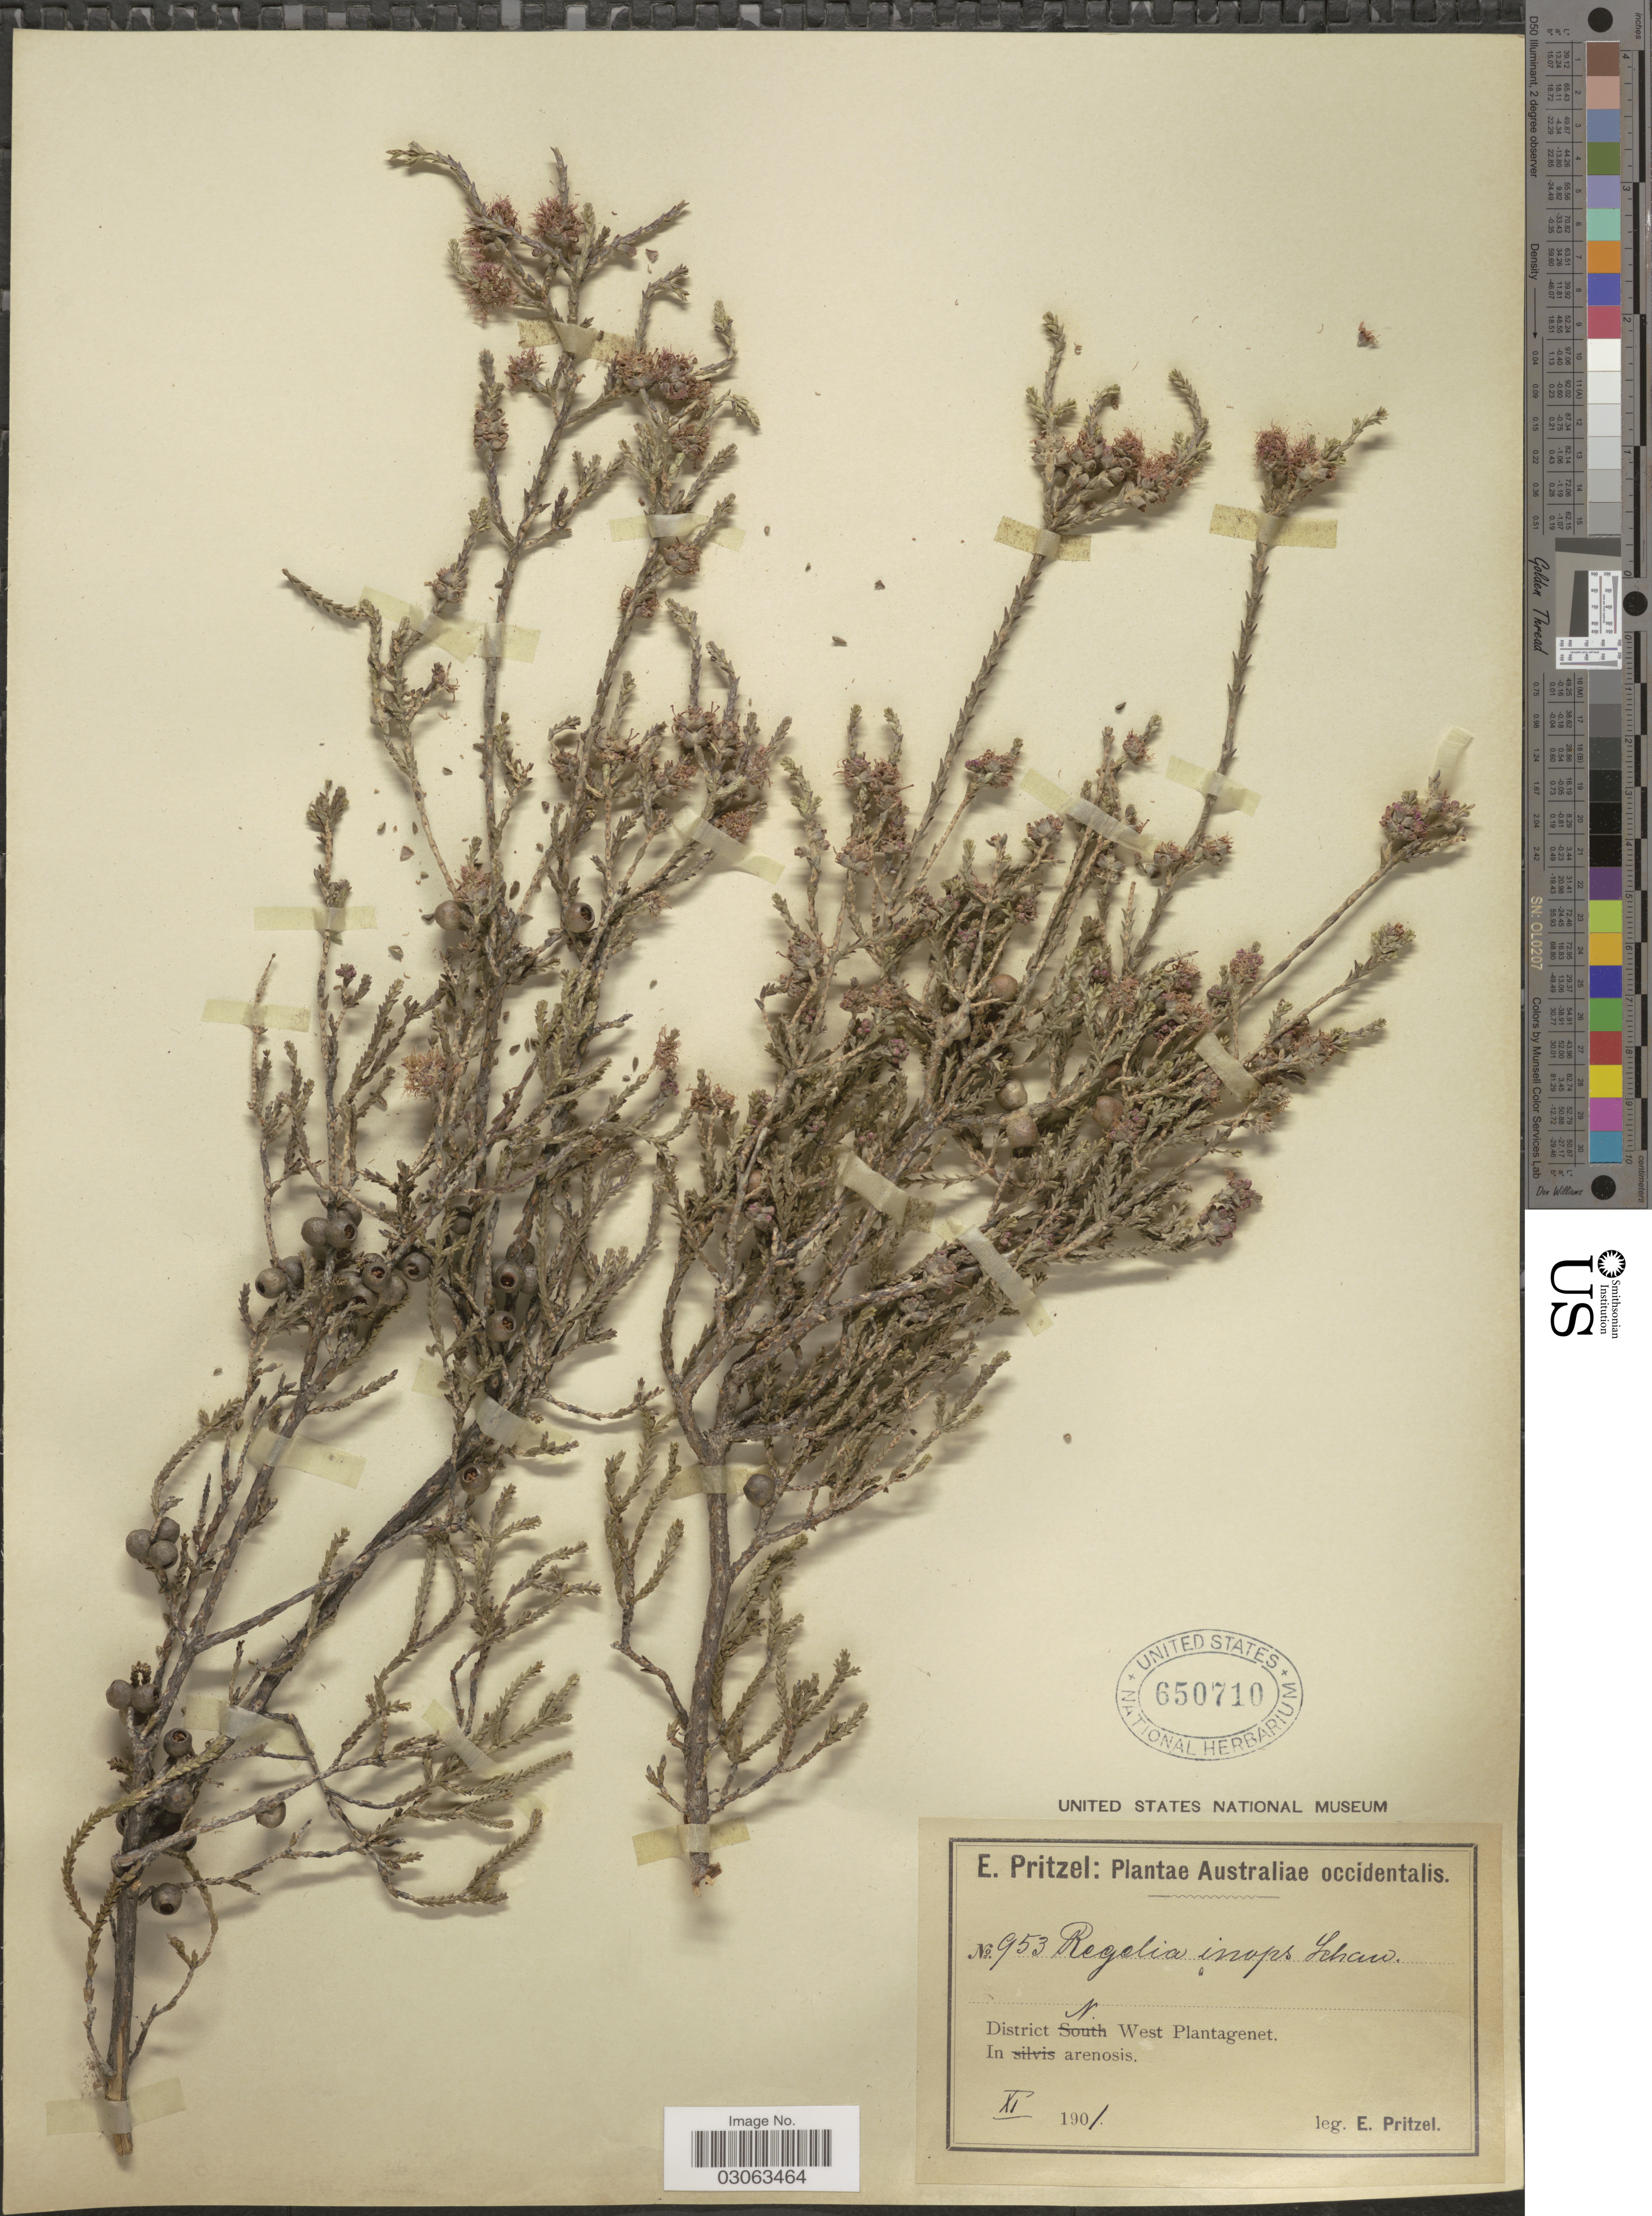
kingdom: Plantae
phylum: Tracheophyta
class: Magnoliopsida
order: Myrtales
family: Myrtaceae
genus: Regelia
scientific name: Regelia inops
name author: (Schauer) Schauer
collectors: E. G. Pritzel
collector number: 953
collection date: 1901-11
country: Australia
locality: Australiae occidentalis. District N West Plantagenet.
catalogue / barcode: US 650710